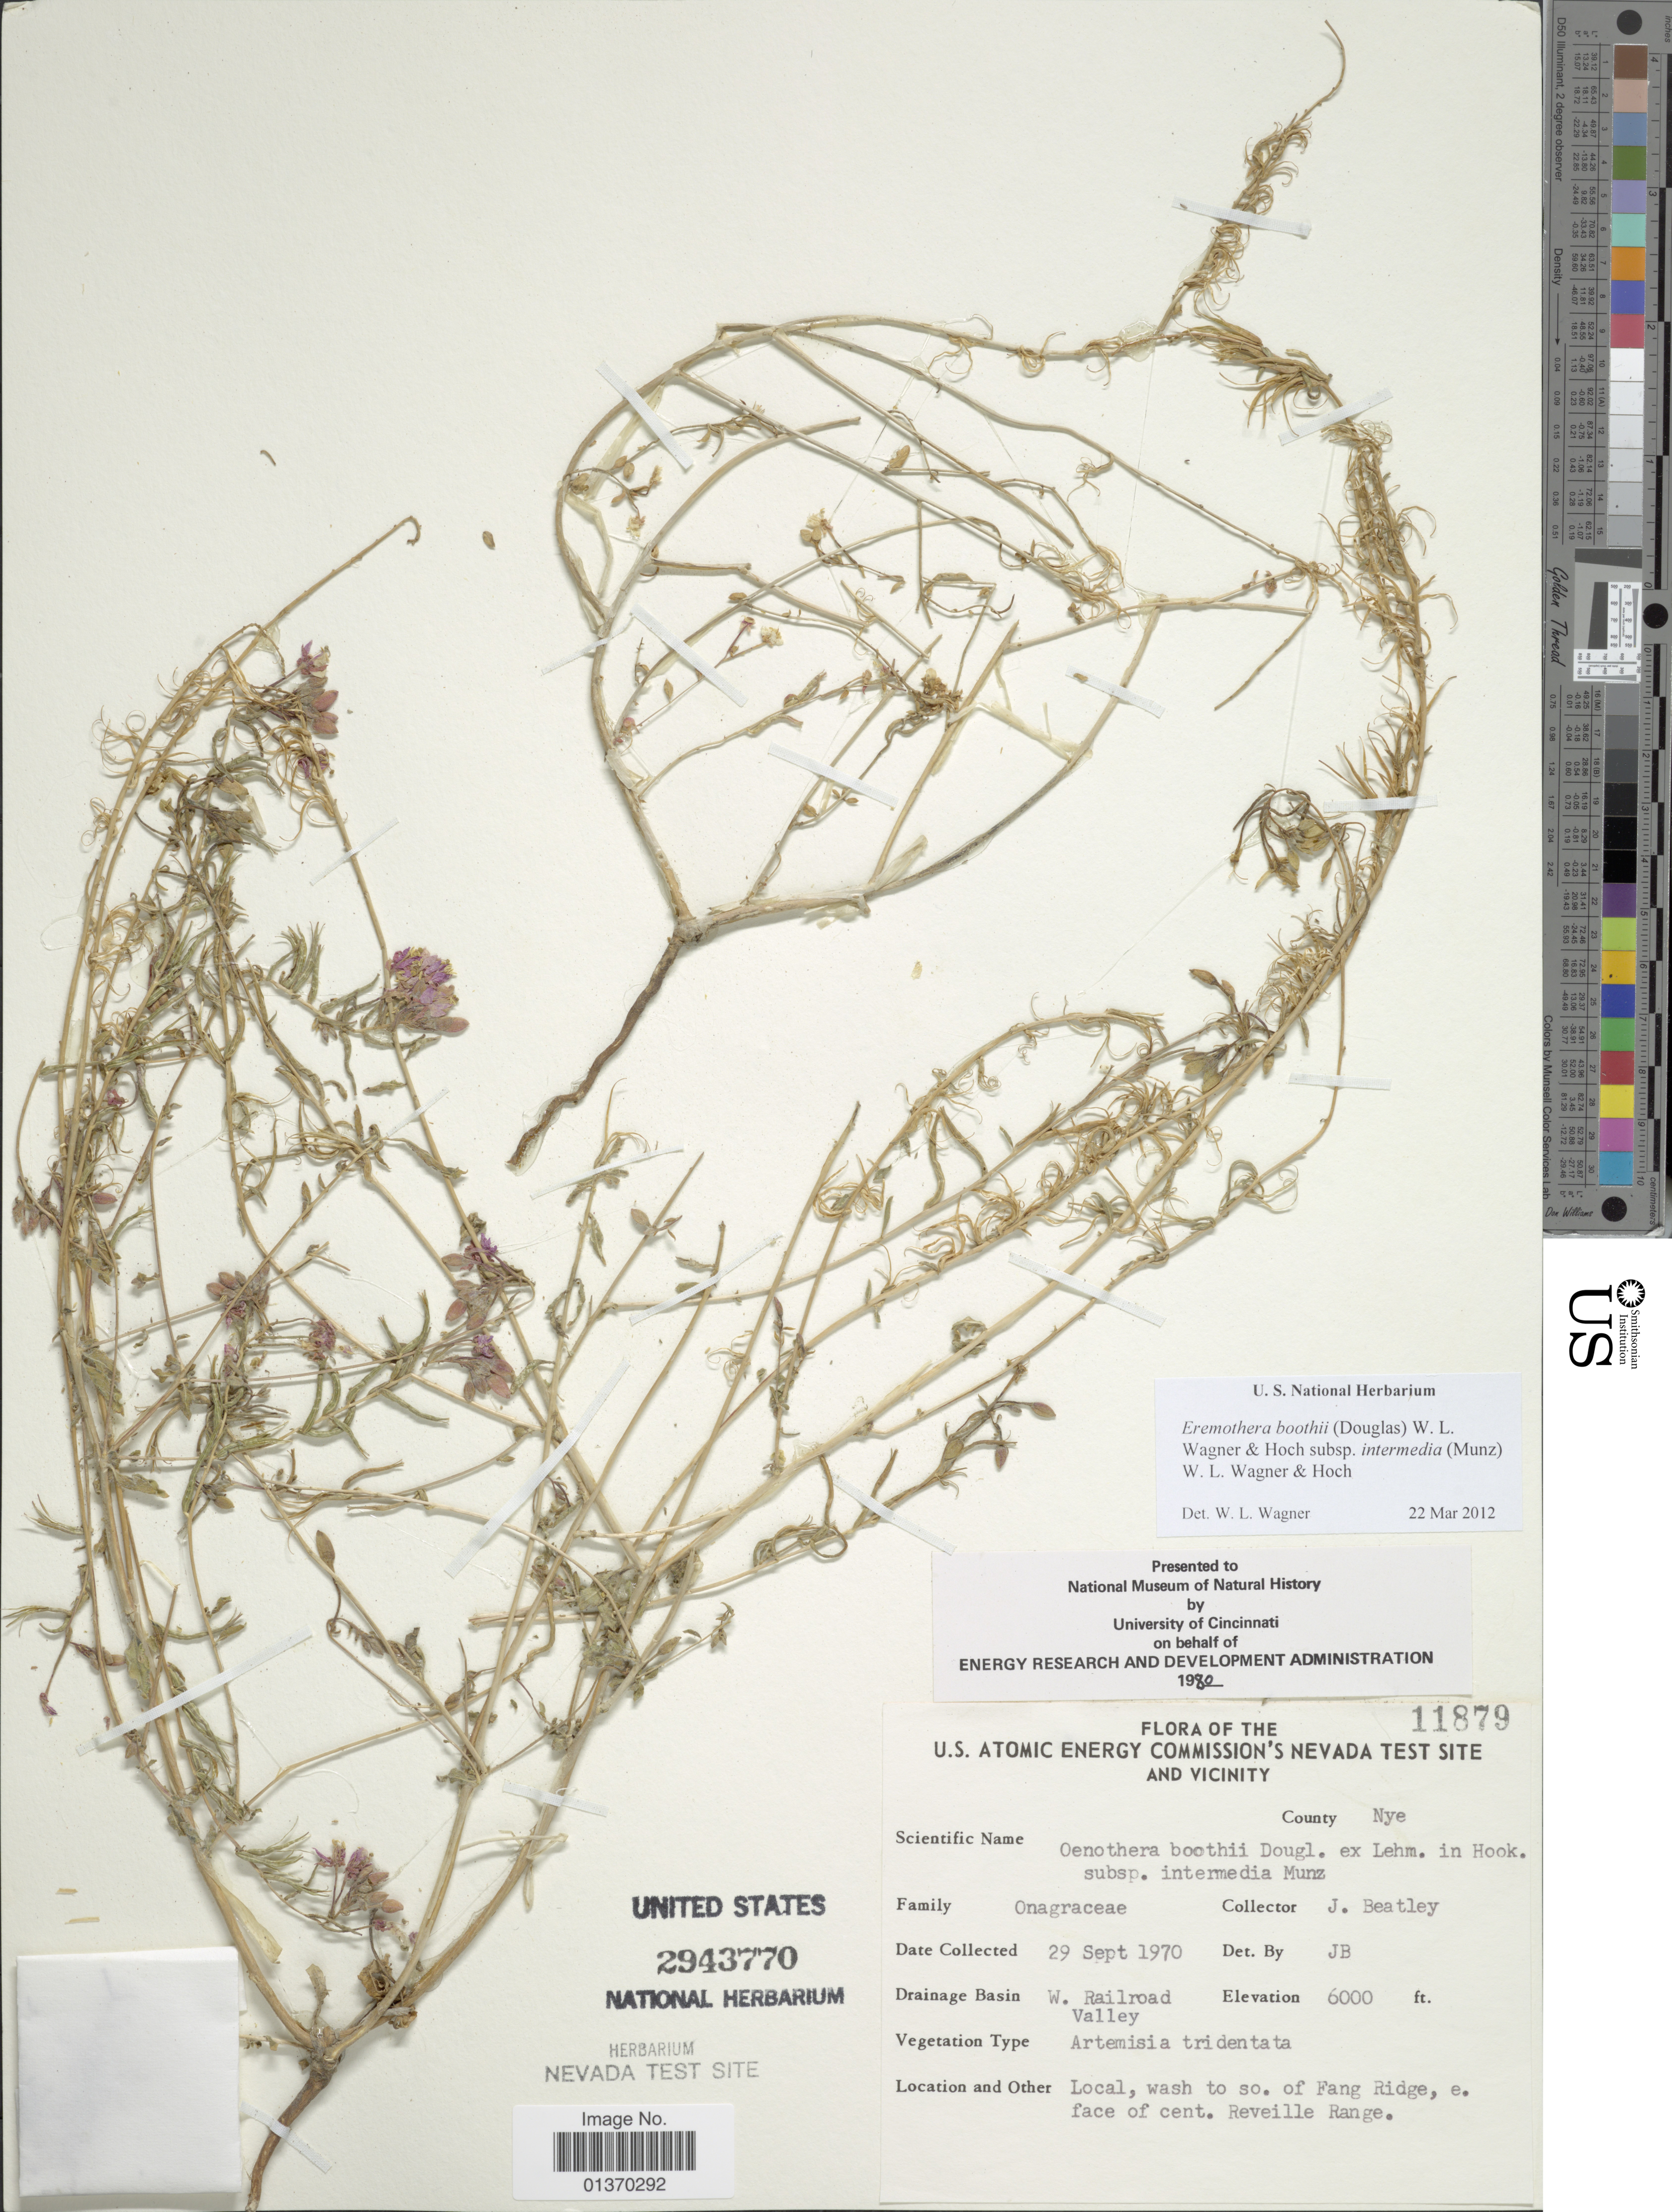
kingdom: Plantae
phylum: Tracheophyta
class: Magnoliopsida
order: Myrtales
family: Onagraceae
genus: Eremothera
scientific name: Eremothera boothii subsp. intermedia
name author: (Munz) W.L. Wagner & Hoch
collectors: J. C. Beatley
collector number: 11879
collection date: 1970-09-29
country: United States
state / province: Nevada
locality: U. S. Atomic Energy Commission's Nevada Test Site and Vicinity, W. Railroad Valley, wash to so. of Fang Ridge, e. face of cent. Reveille Range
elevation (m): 1829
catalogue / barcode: US 2943770